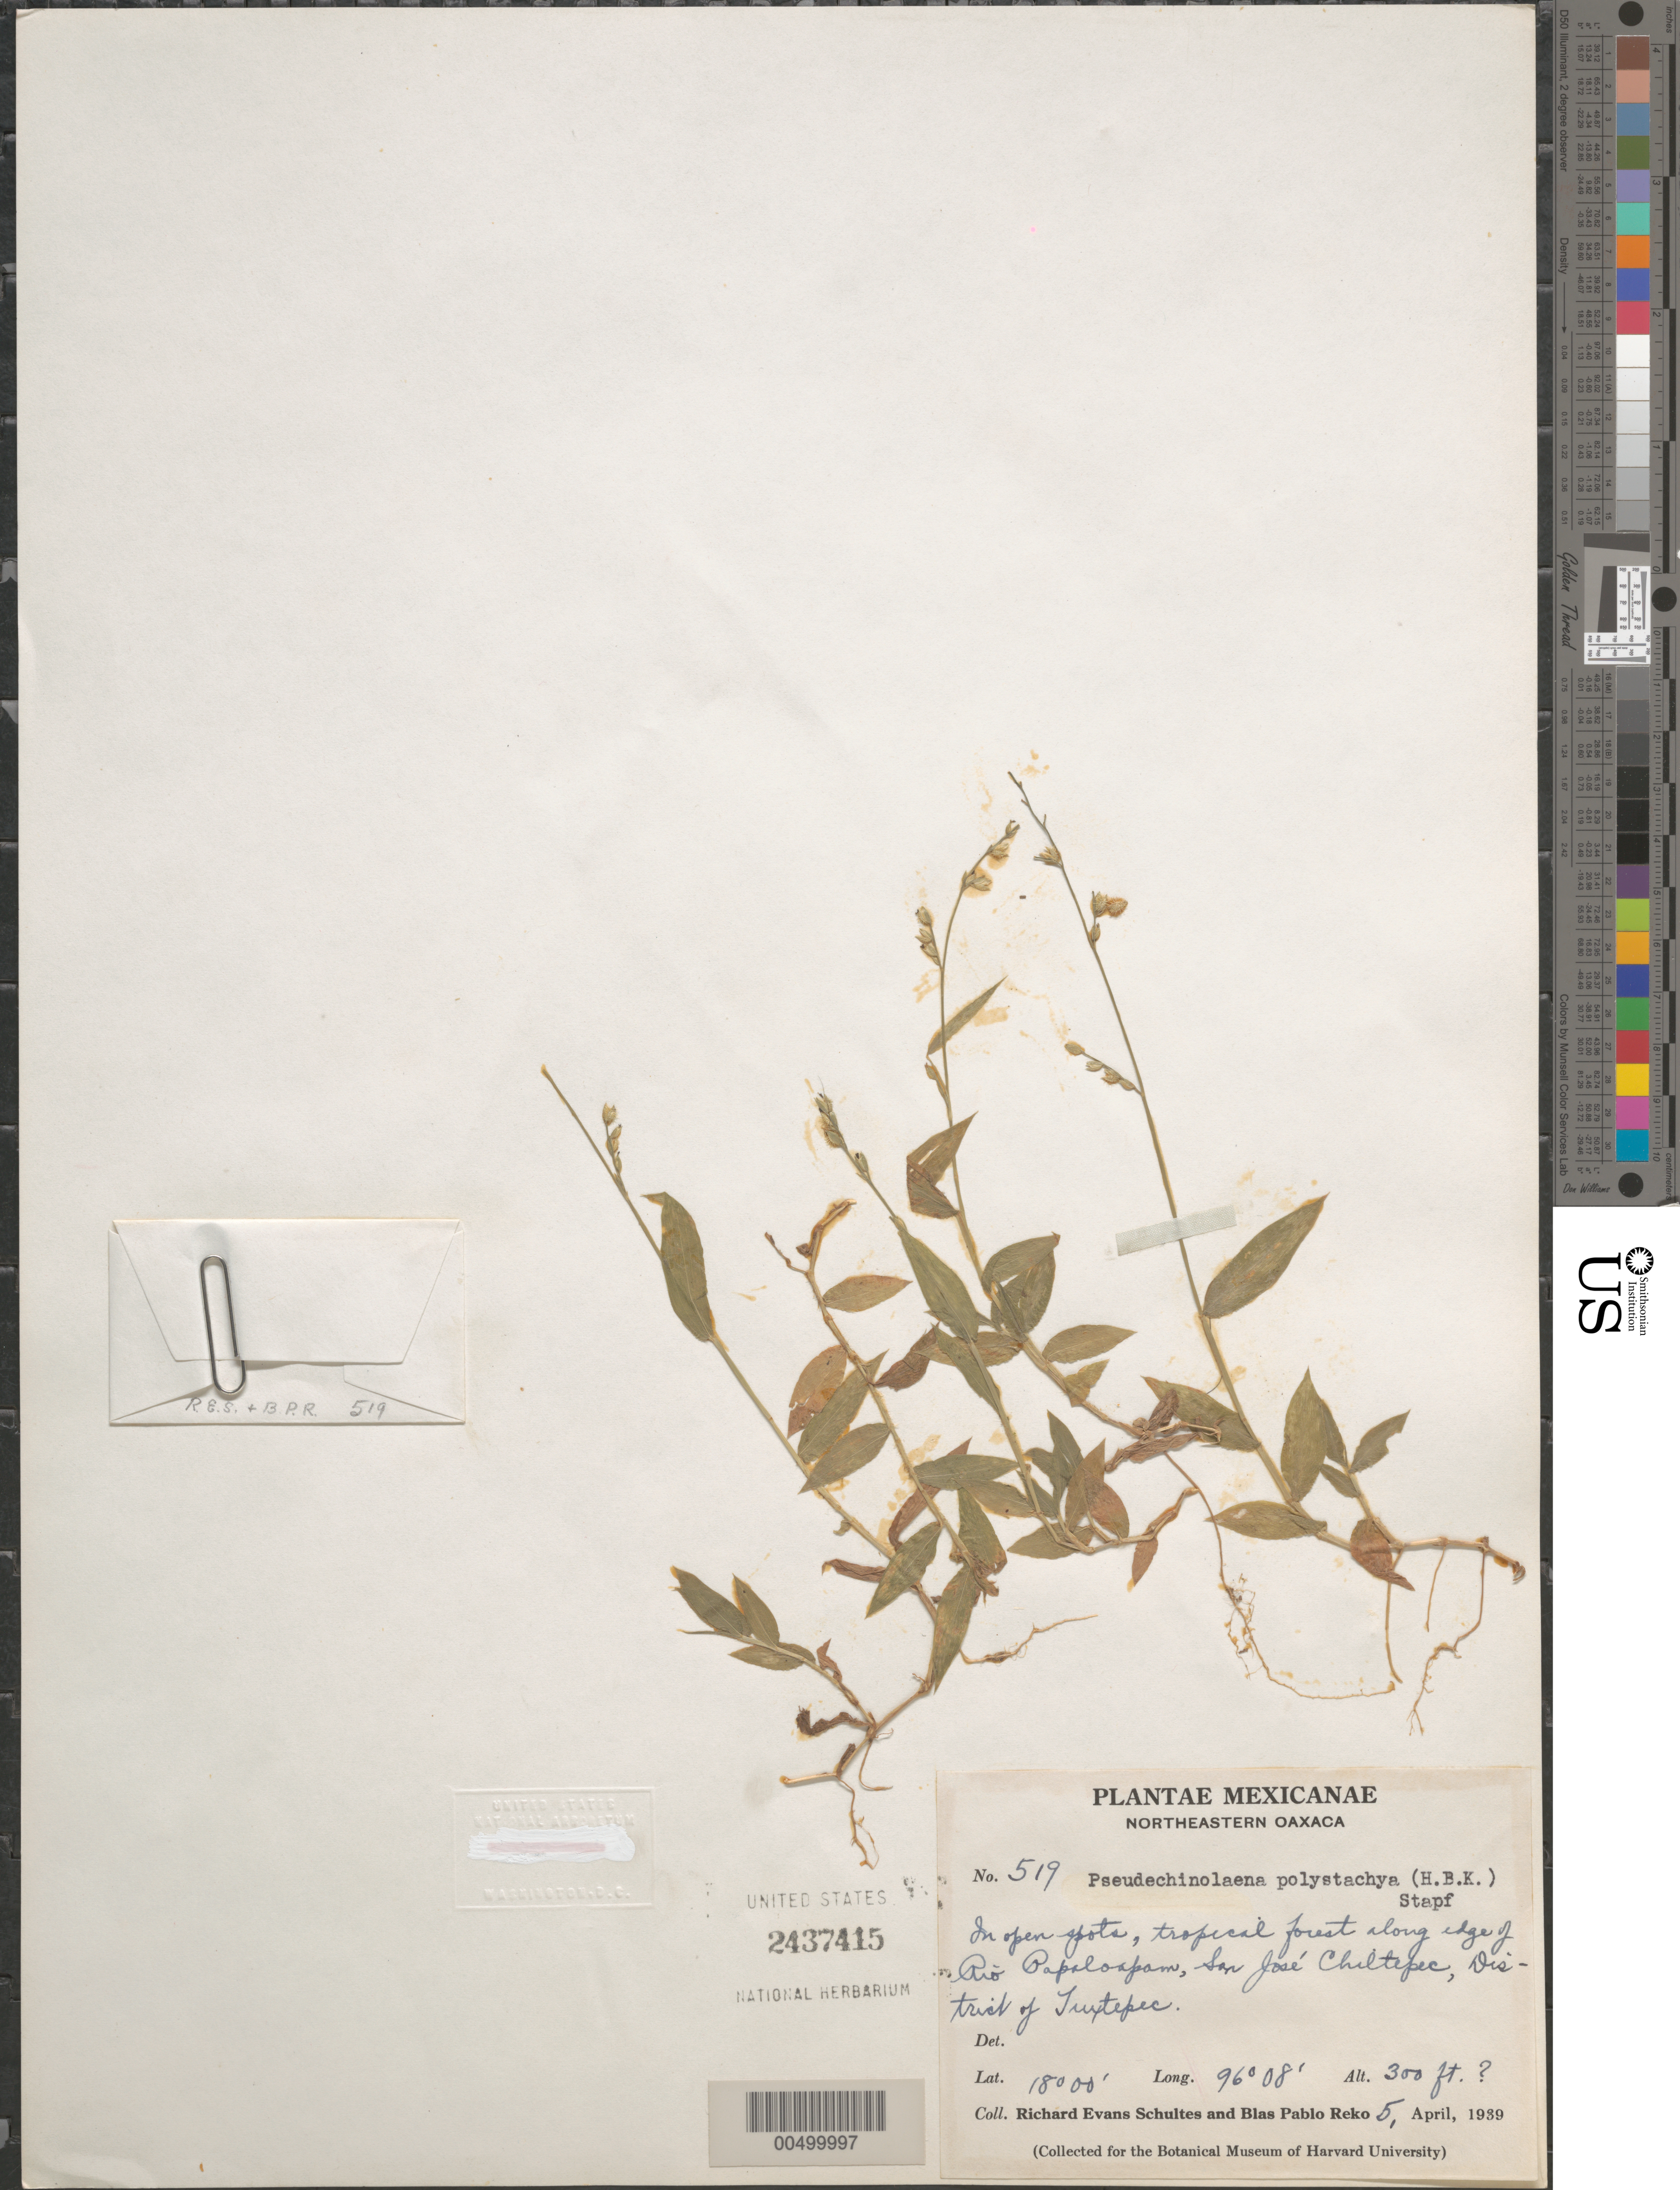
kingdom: Plantae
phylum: Tracheophyta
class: Liliopsida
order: Poales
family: Poaceae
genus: Pseudechinolaena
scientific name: Pseudechinolaena polystachya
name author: (Kunth) Stapf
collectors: R. E. Schultes & B. P. Reko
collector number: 519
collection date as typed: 5 Apr 1939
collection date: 1939-04-05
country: Mexico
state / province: Oaxaca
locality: NE Oaxaca, edge of Rio Papaloapam, San Jos‚ Chiltepec, Dist of Tuxtepec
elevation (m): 91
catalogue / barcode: US 2437415